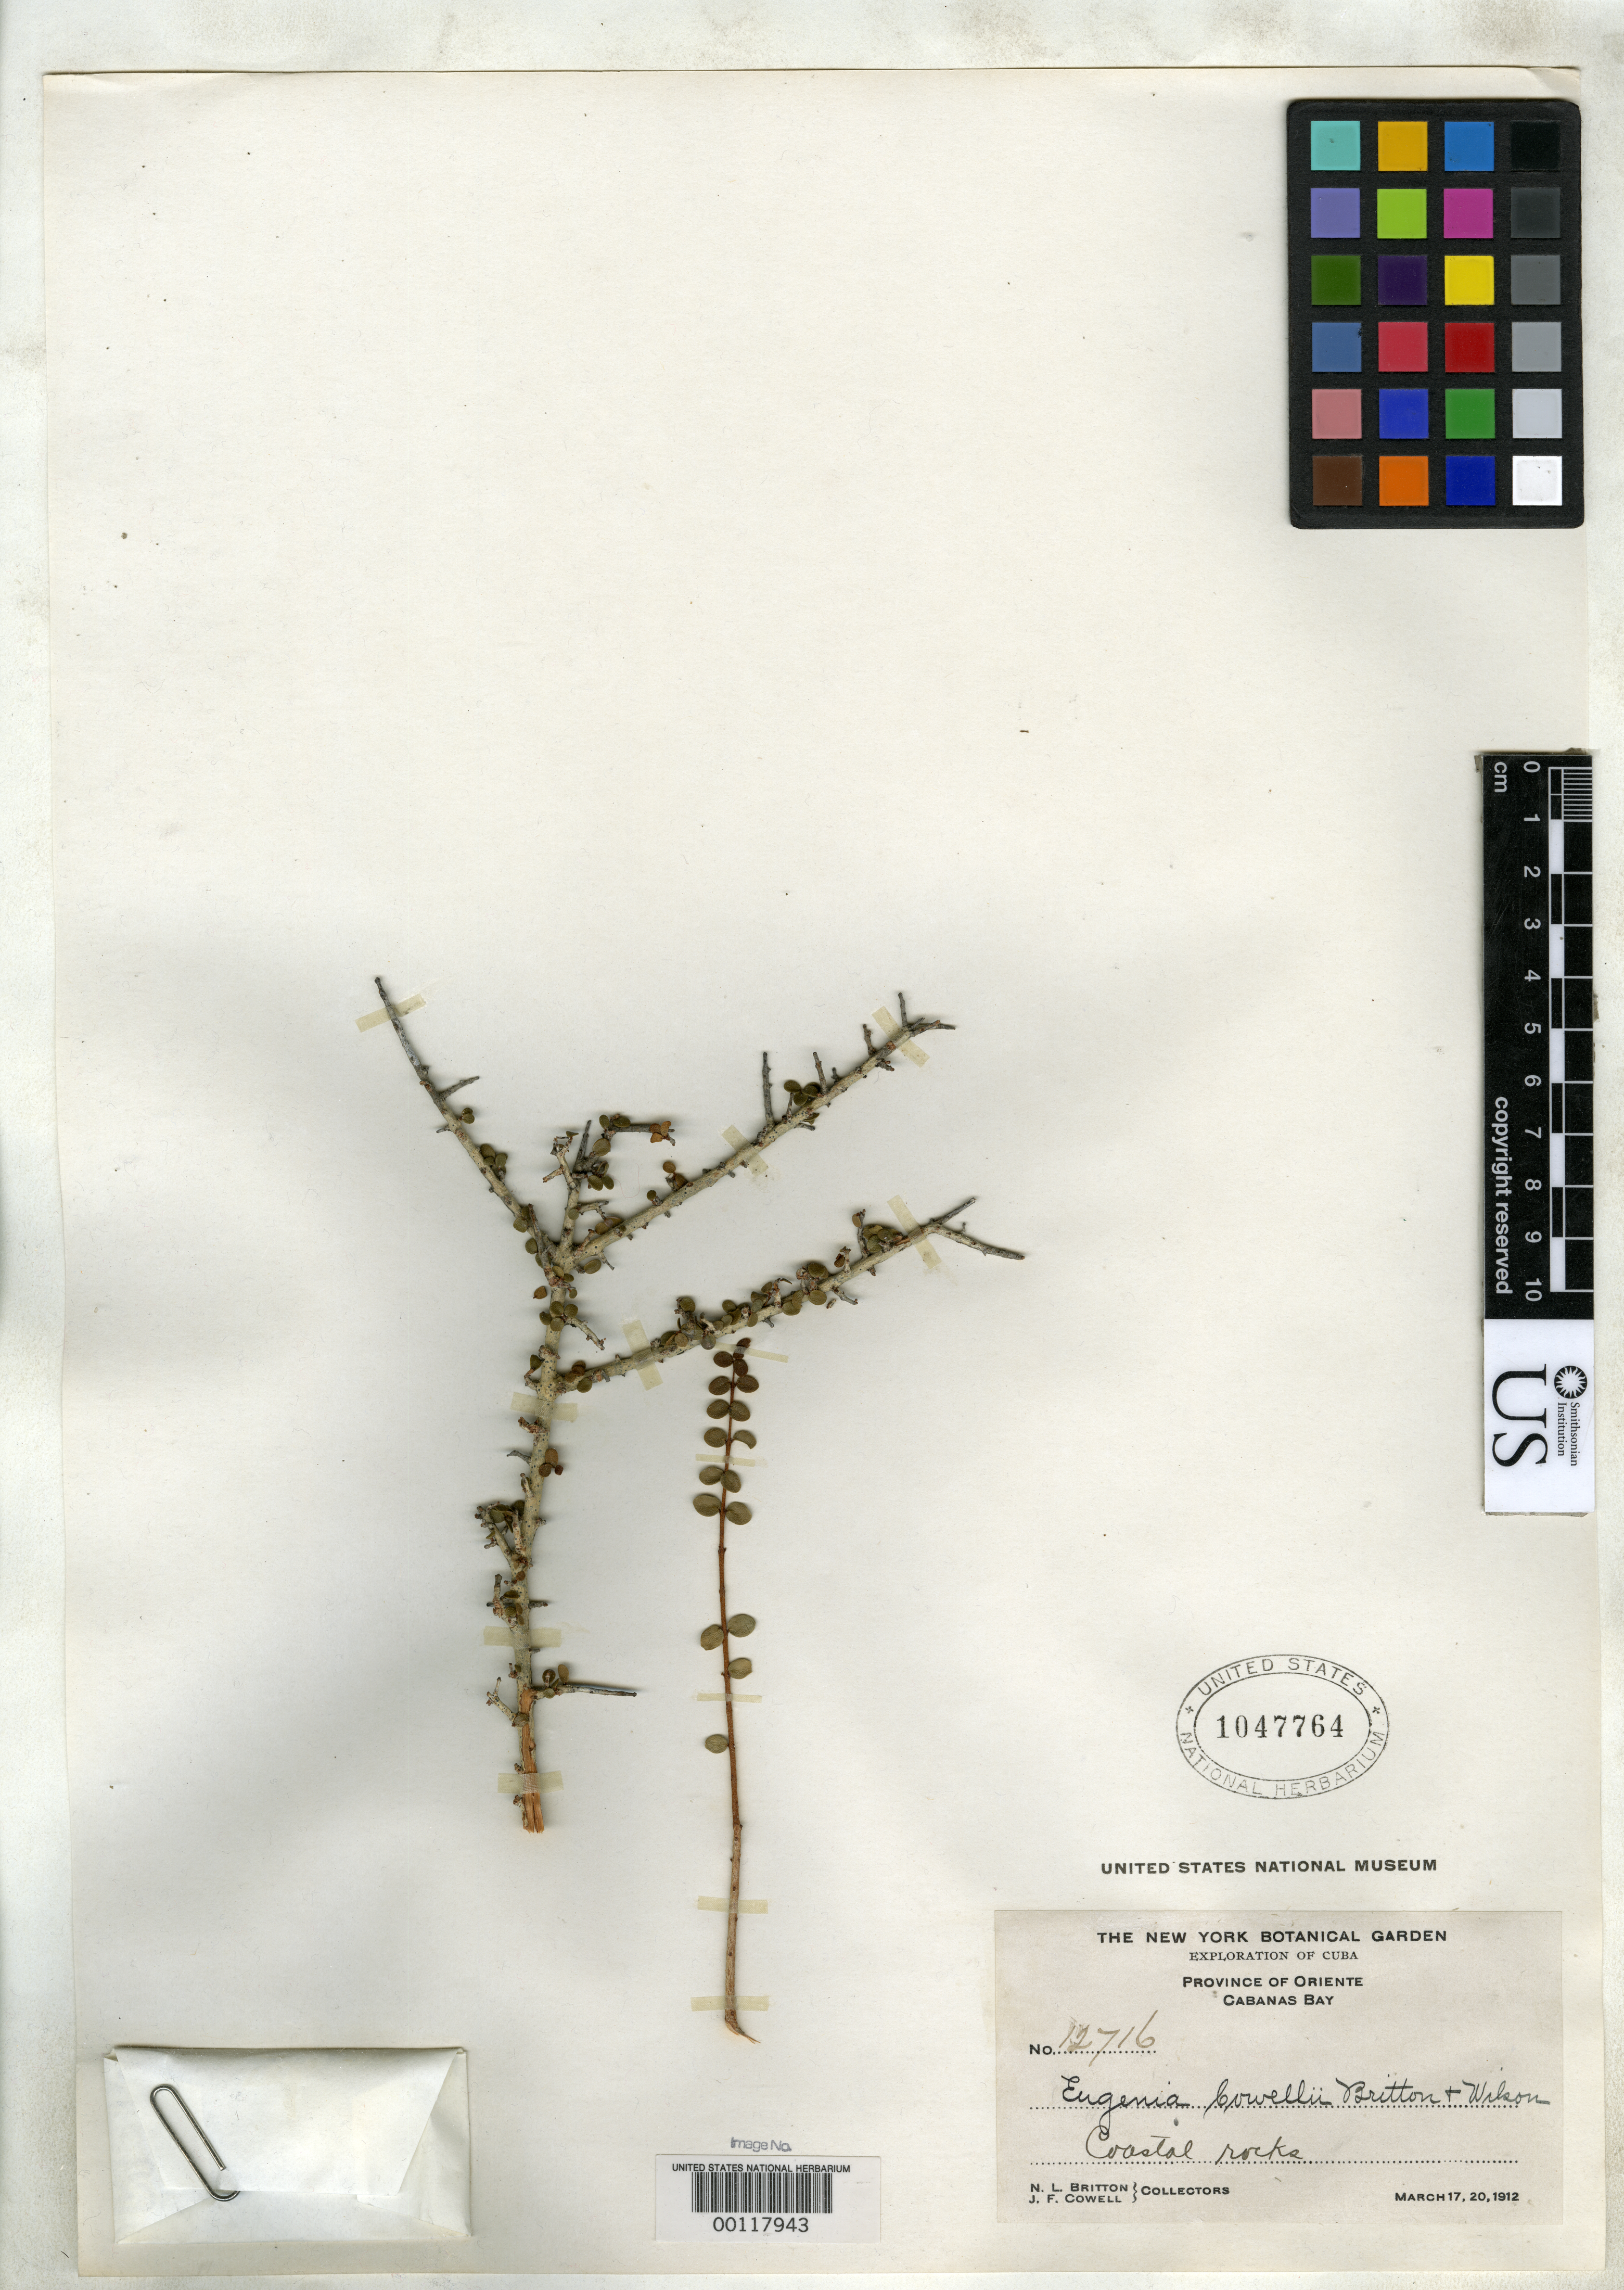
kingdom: Plantae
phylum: Tracheophyta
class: Magnoliopsida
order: Myrtales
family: Myrtaceae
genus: Eugenia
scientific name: Eugenia cowellii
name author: Britton & P. Wilson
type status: Isotype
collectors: N. Britton & J. F. Cowell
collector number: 12716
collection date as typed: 17 Mar 1912 and 20 Mar 1912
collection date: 1912-03-17,1912-03-20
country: Cuba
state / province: Oriente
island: Greater Antilles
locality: Cabanasbay.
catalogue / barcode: US 1047764